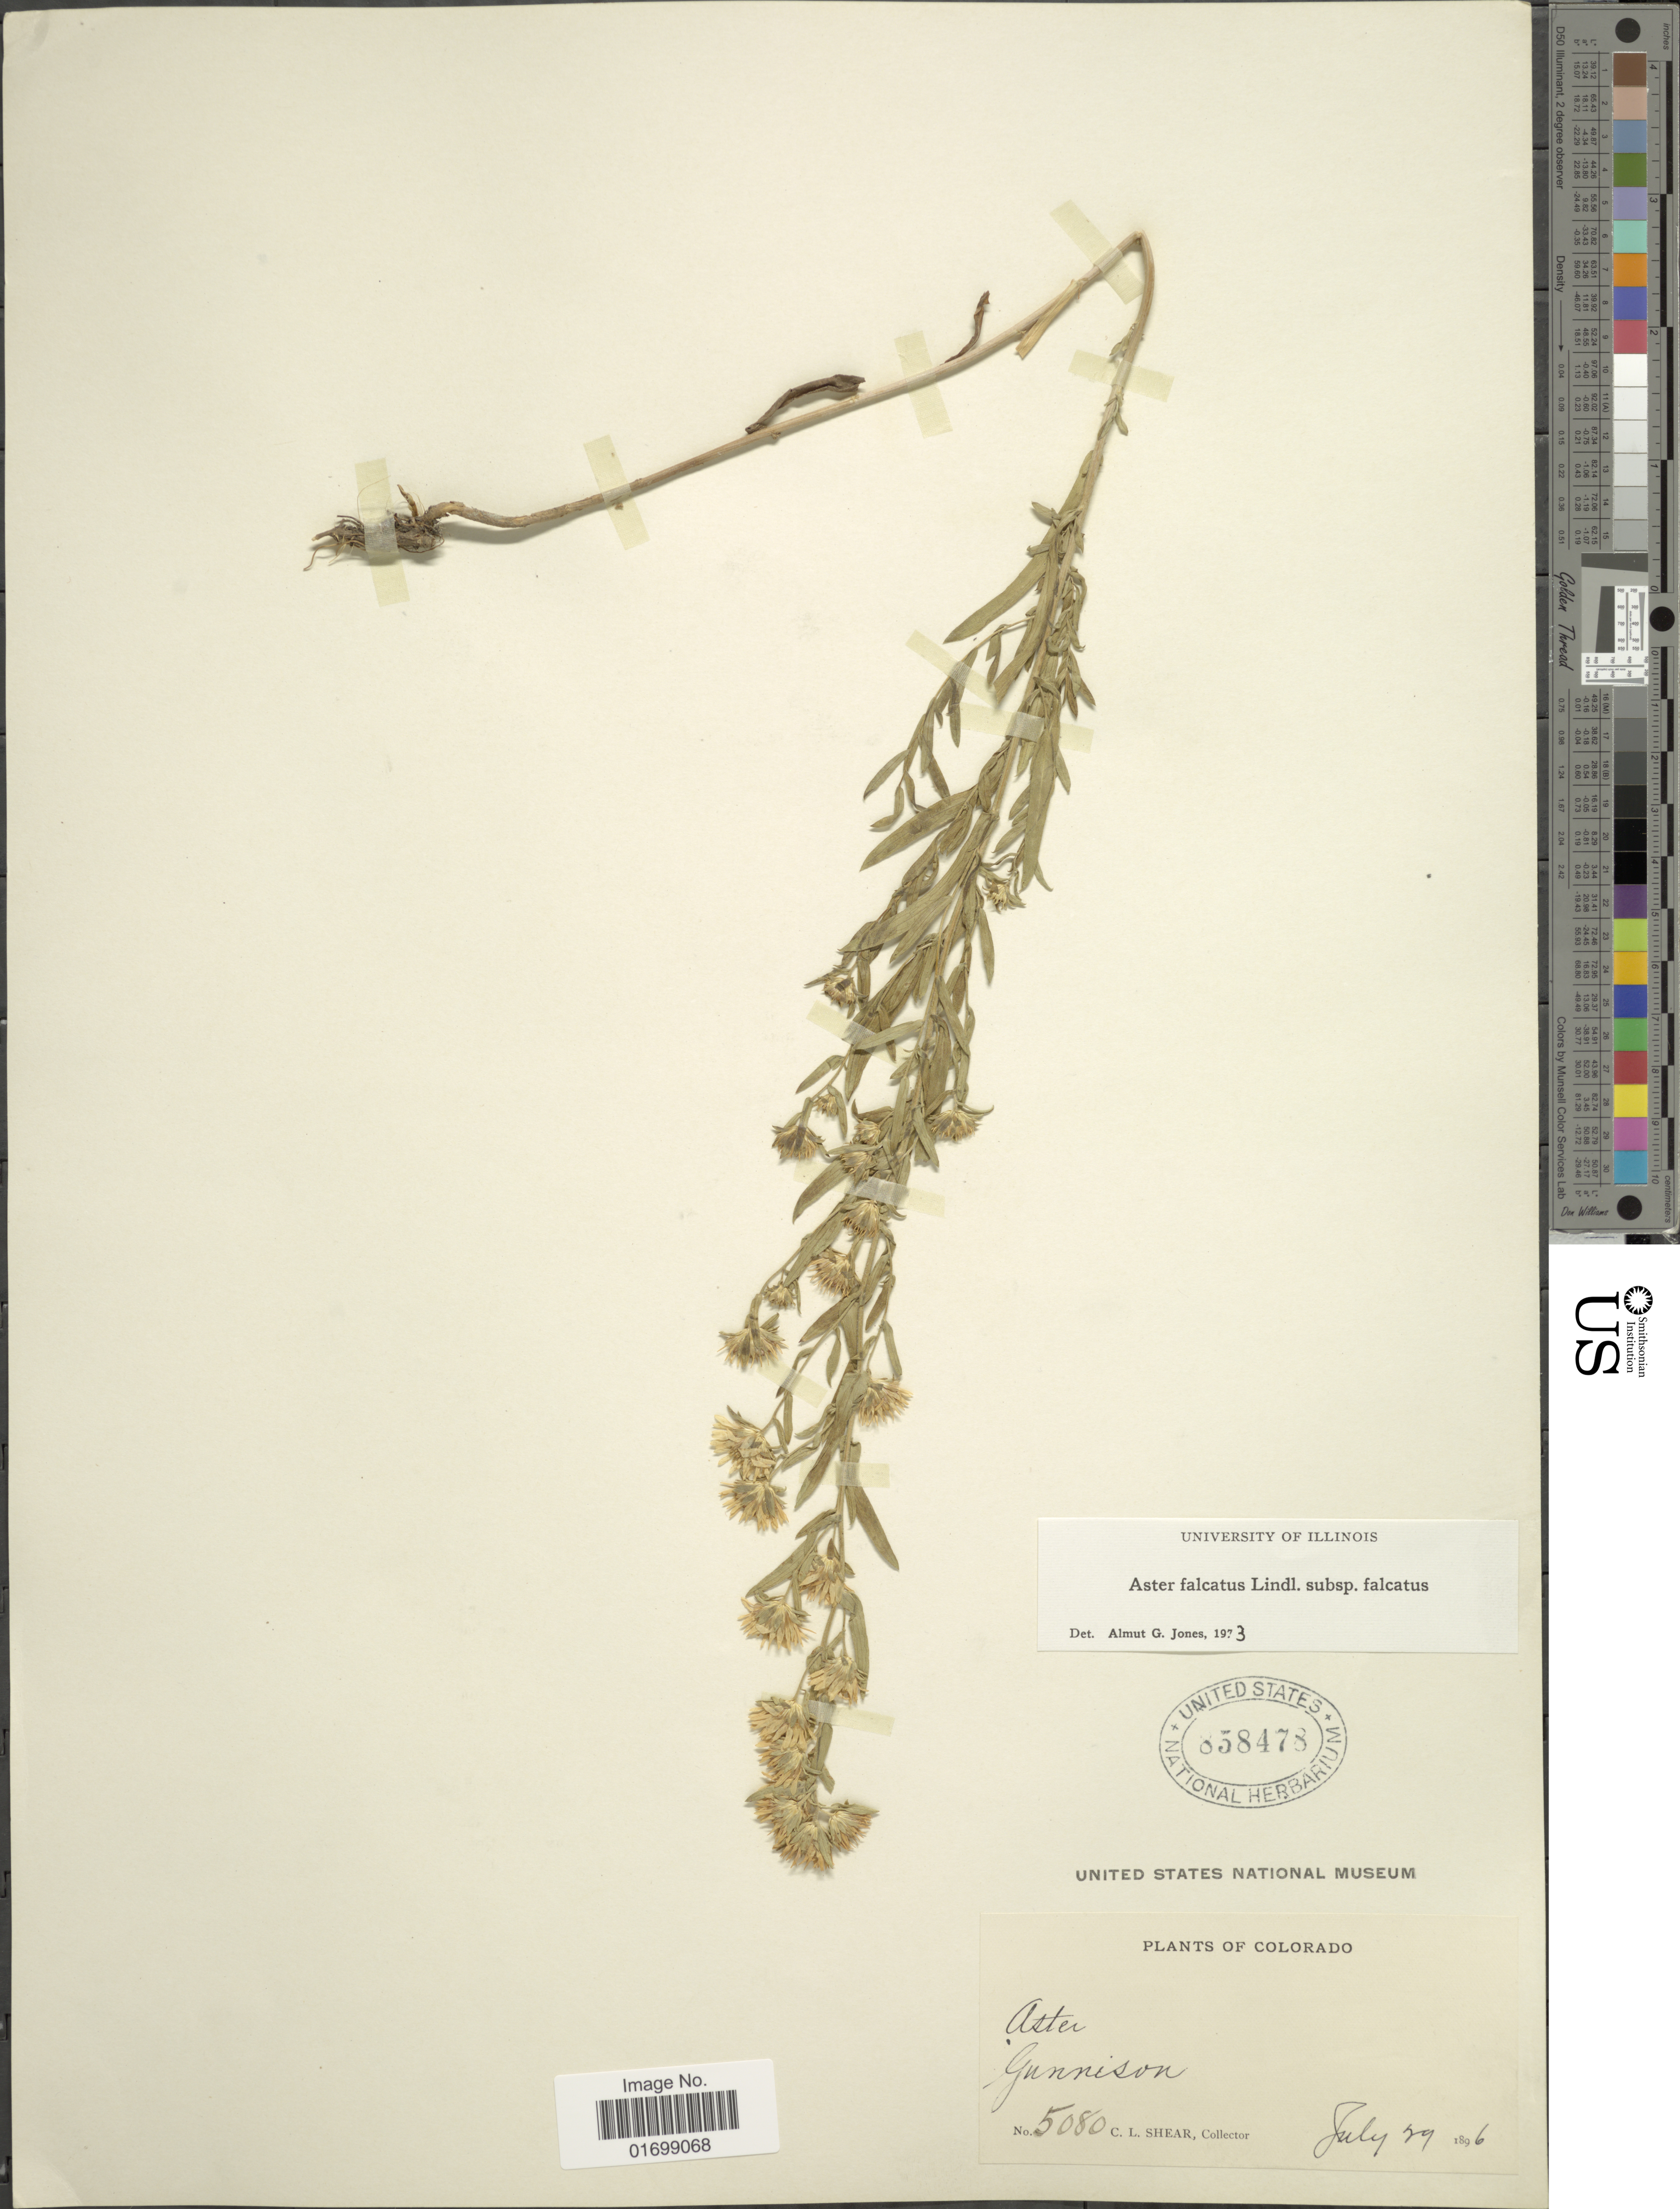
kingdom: Plantae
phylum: Tracheophyta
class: Magnoliopsida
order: Asterales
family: Asteraceae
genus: Symphyotrichum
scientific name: Symphyotrichum falcatum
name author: (Lindl. ex Lindl.) G.L. Nesom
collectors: C. L. Shear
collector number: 5080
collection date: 1896-07-29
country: United States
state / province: Colorado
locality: Gunnison.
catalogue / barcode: US 858478